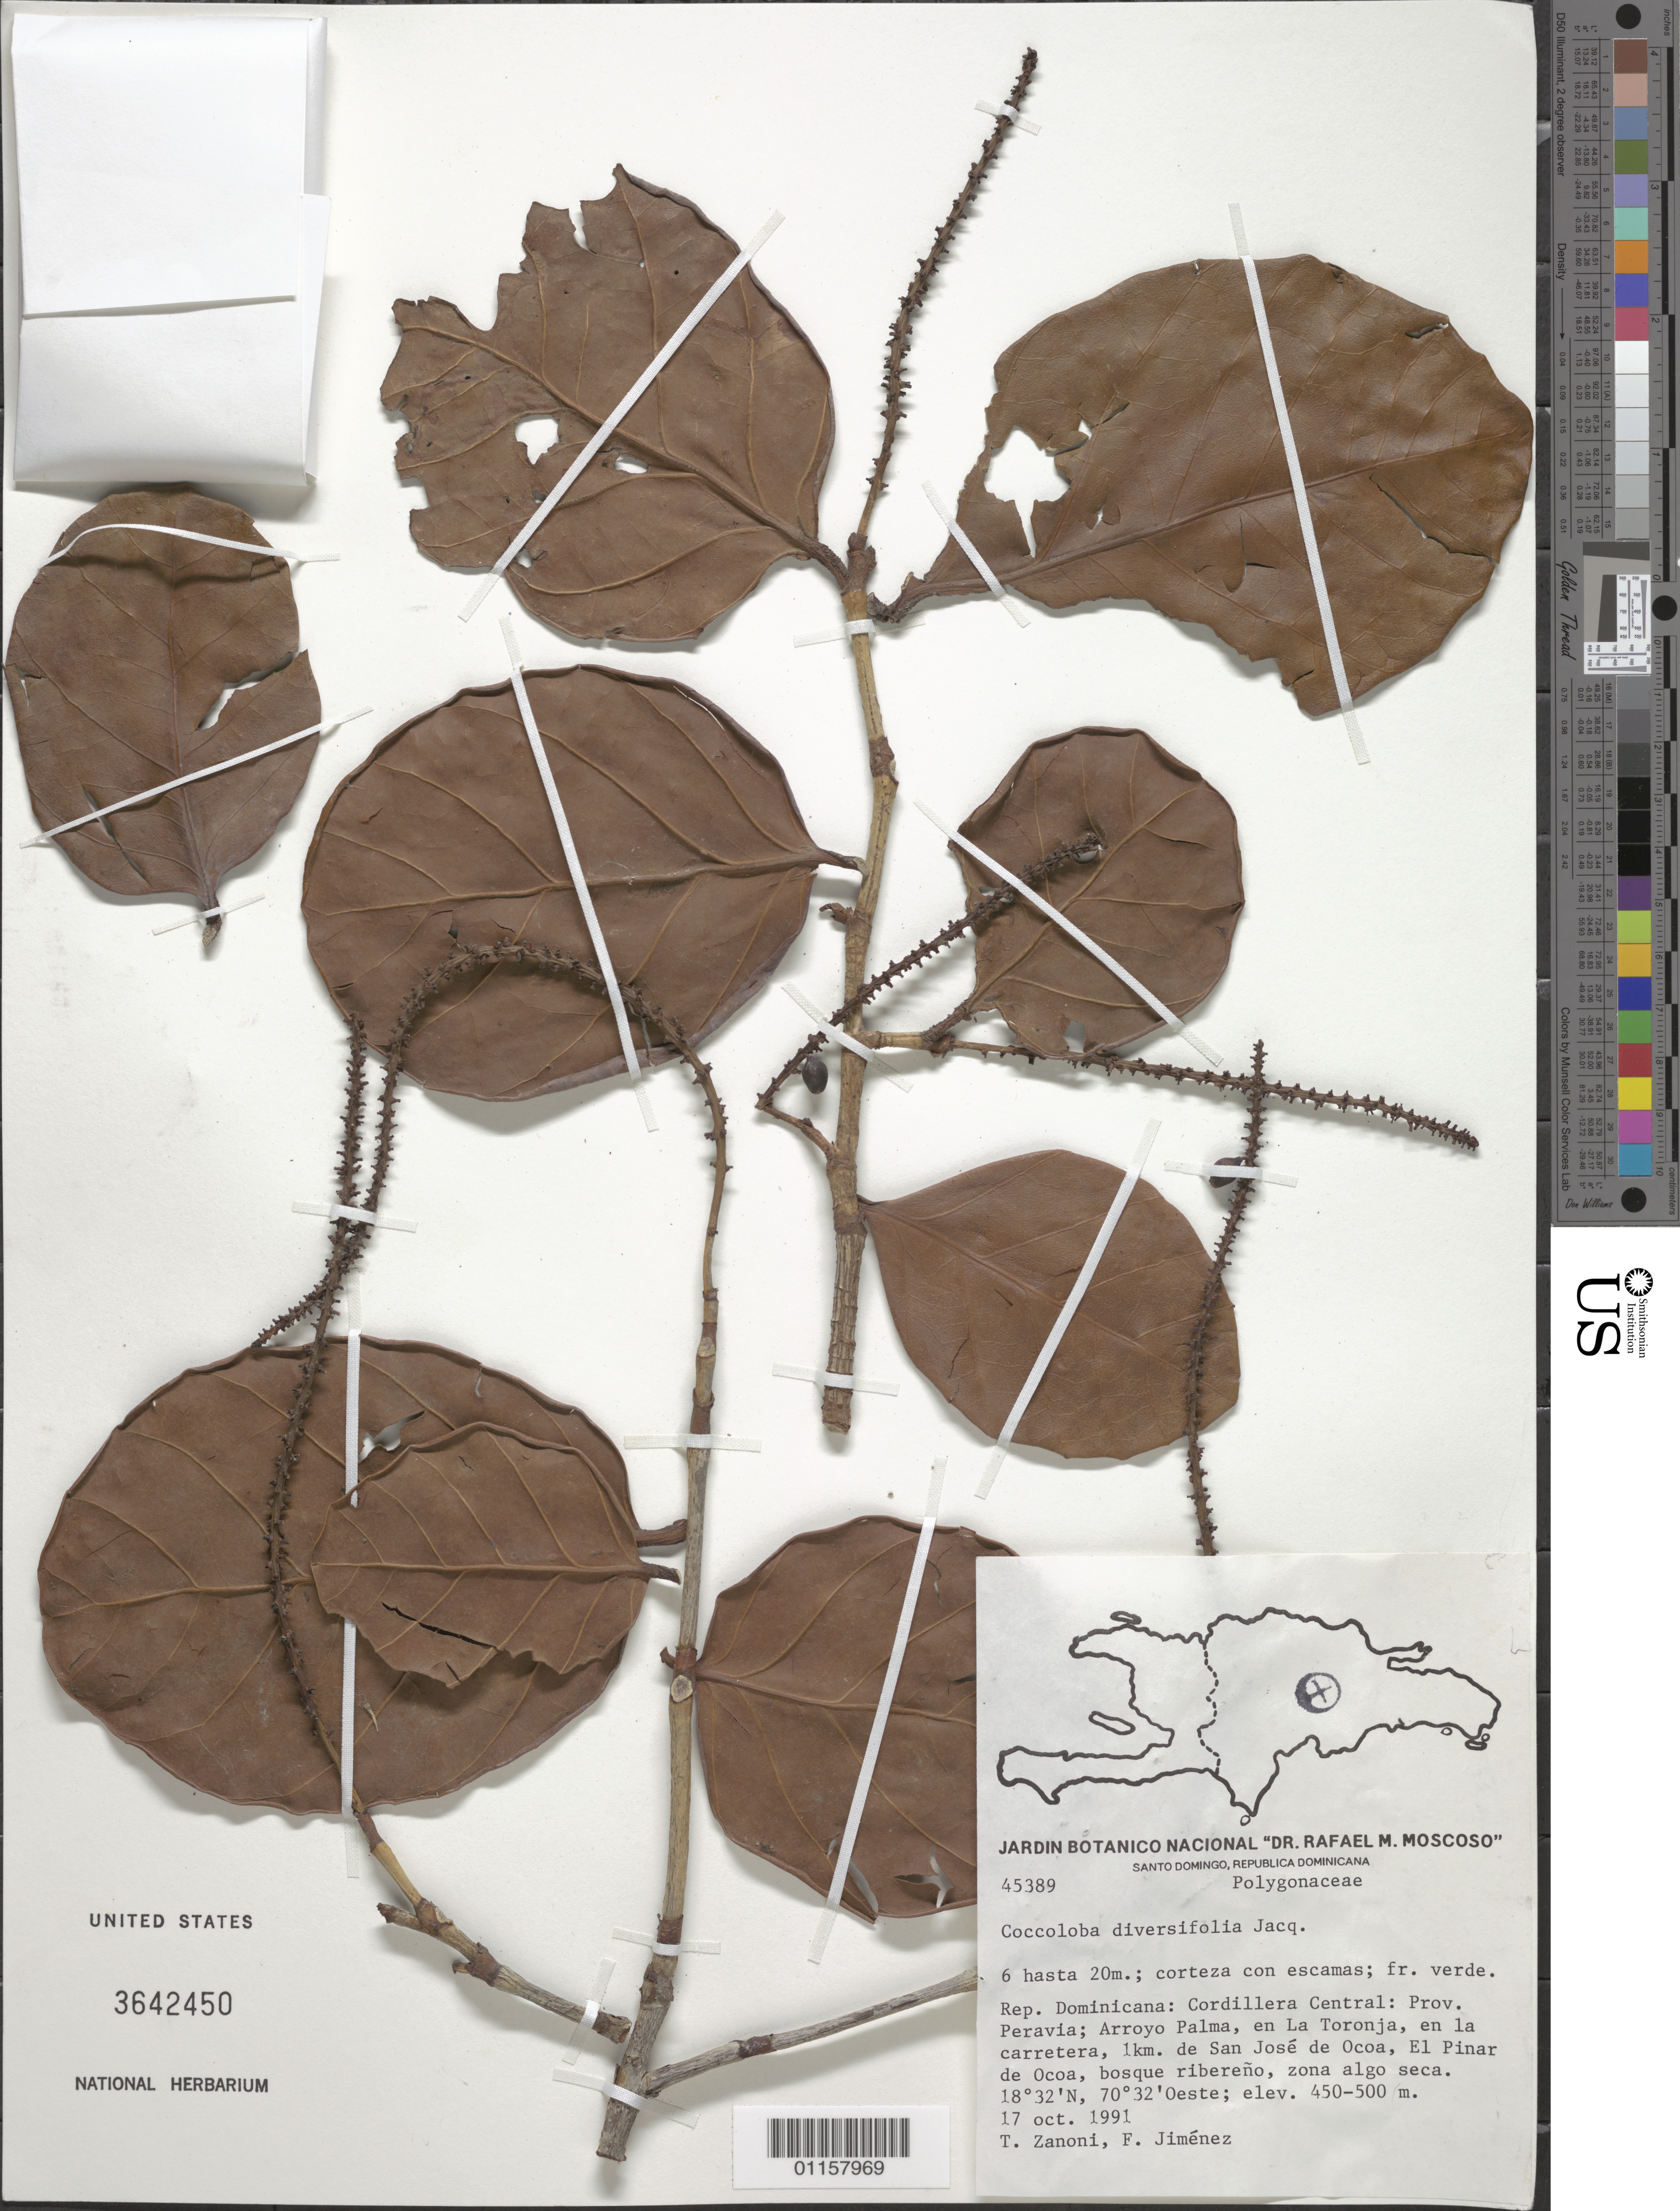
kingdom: Plantae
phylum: Tracheophyta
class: Magnoliopsida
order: Caryophyllales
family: Polygonaceae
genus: Coccoloba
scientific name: Coccoloba diversifolia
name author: Jacq.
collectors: T. A. Zanoni & F. Jiménez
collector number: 45389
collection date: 1991-10-17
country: Dominican Republic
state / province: Peravia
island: Hispaniola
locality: Cordillera Central; Arroyo Palma, en La Toronja, en la carretera, 1 km de San José de Ocoa, El Pinar de Ocoa.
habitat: Bosque ribereño, zona algo seca.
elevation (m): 450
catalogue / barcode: US 3642450